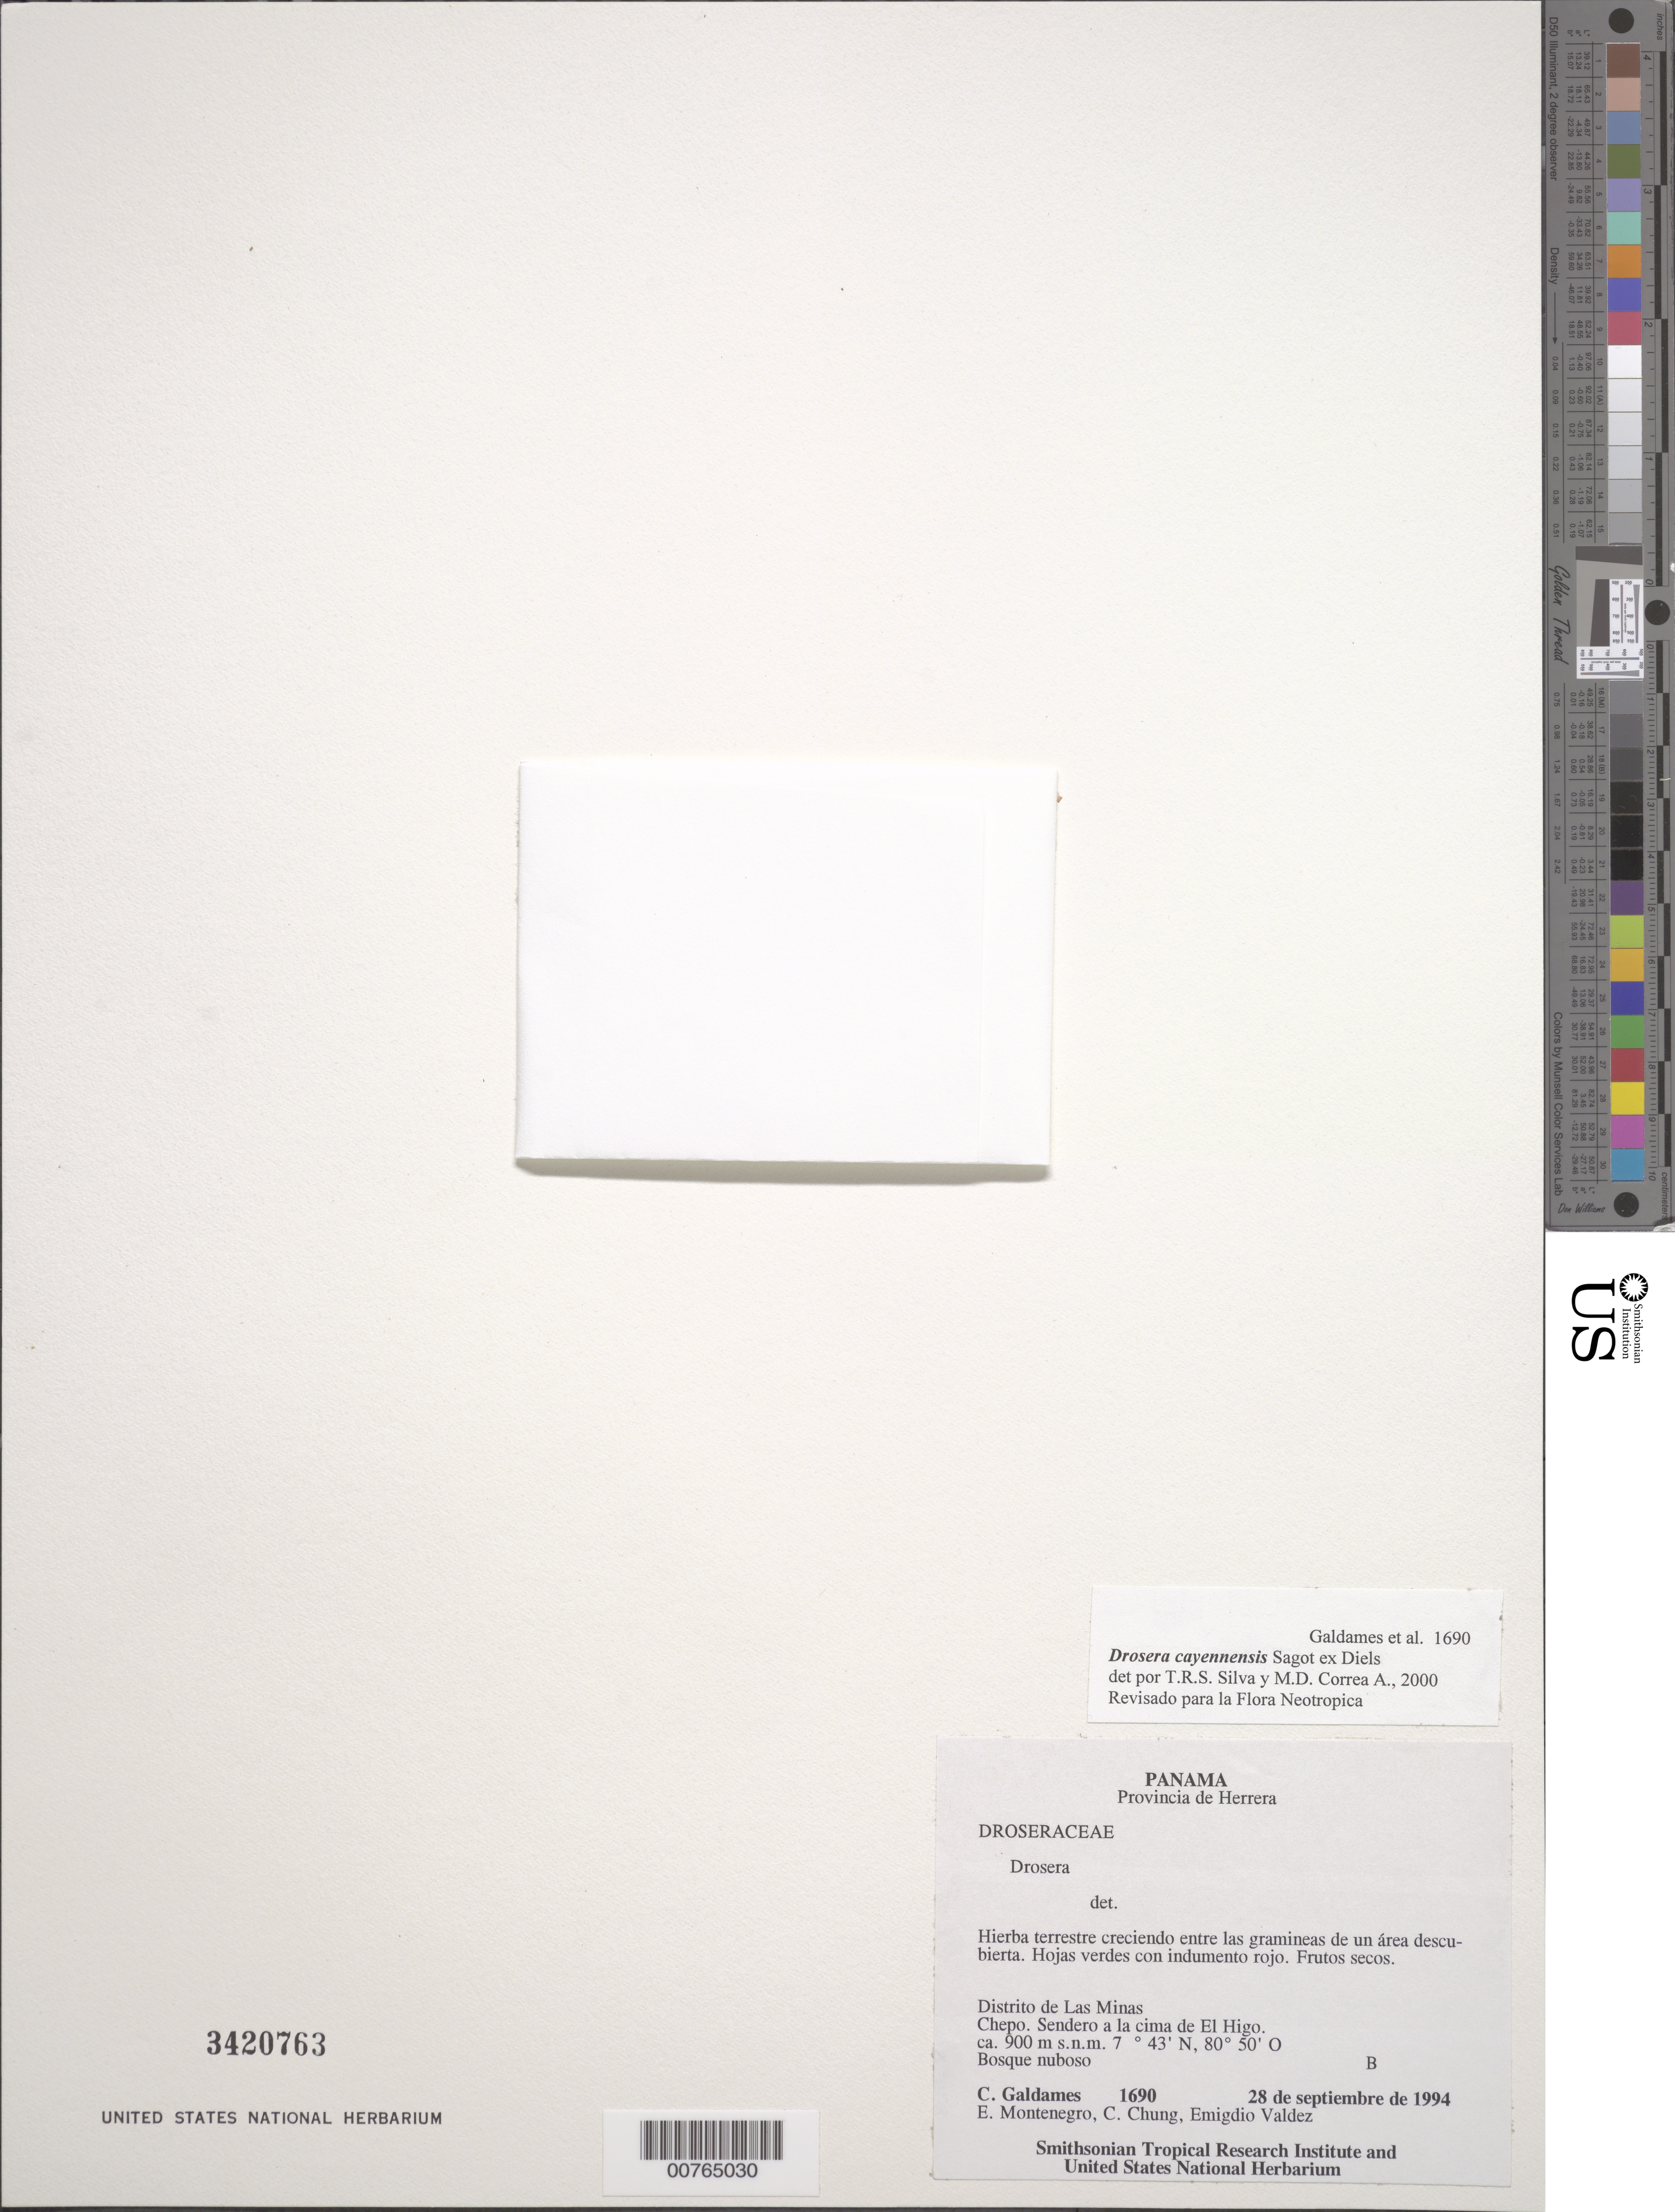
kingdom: Plantae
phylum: Tracheophyta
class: Magnoliopsida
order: Caryophyllales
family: Droseraceae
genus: Drosera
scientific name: Drosera cayennensis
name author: Sagot ex Diels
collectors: C. Galdames, E. Montenegro, C. Chung & E. Valdez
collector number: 1690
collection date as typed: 28 Sep 1994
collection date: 1994-09-28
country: Panama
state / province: Herrera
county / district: Las Minas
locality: Chepo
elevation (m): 900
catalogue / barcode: US 3420763